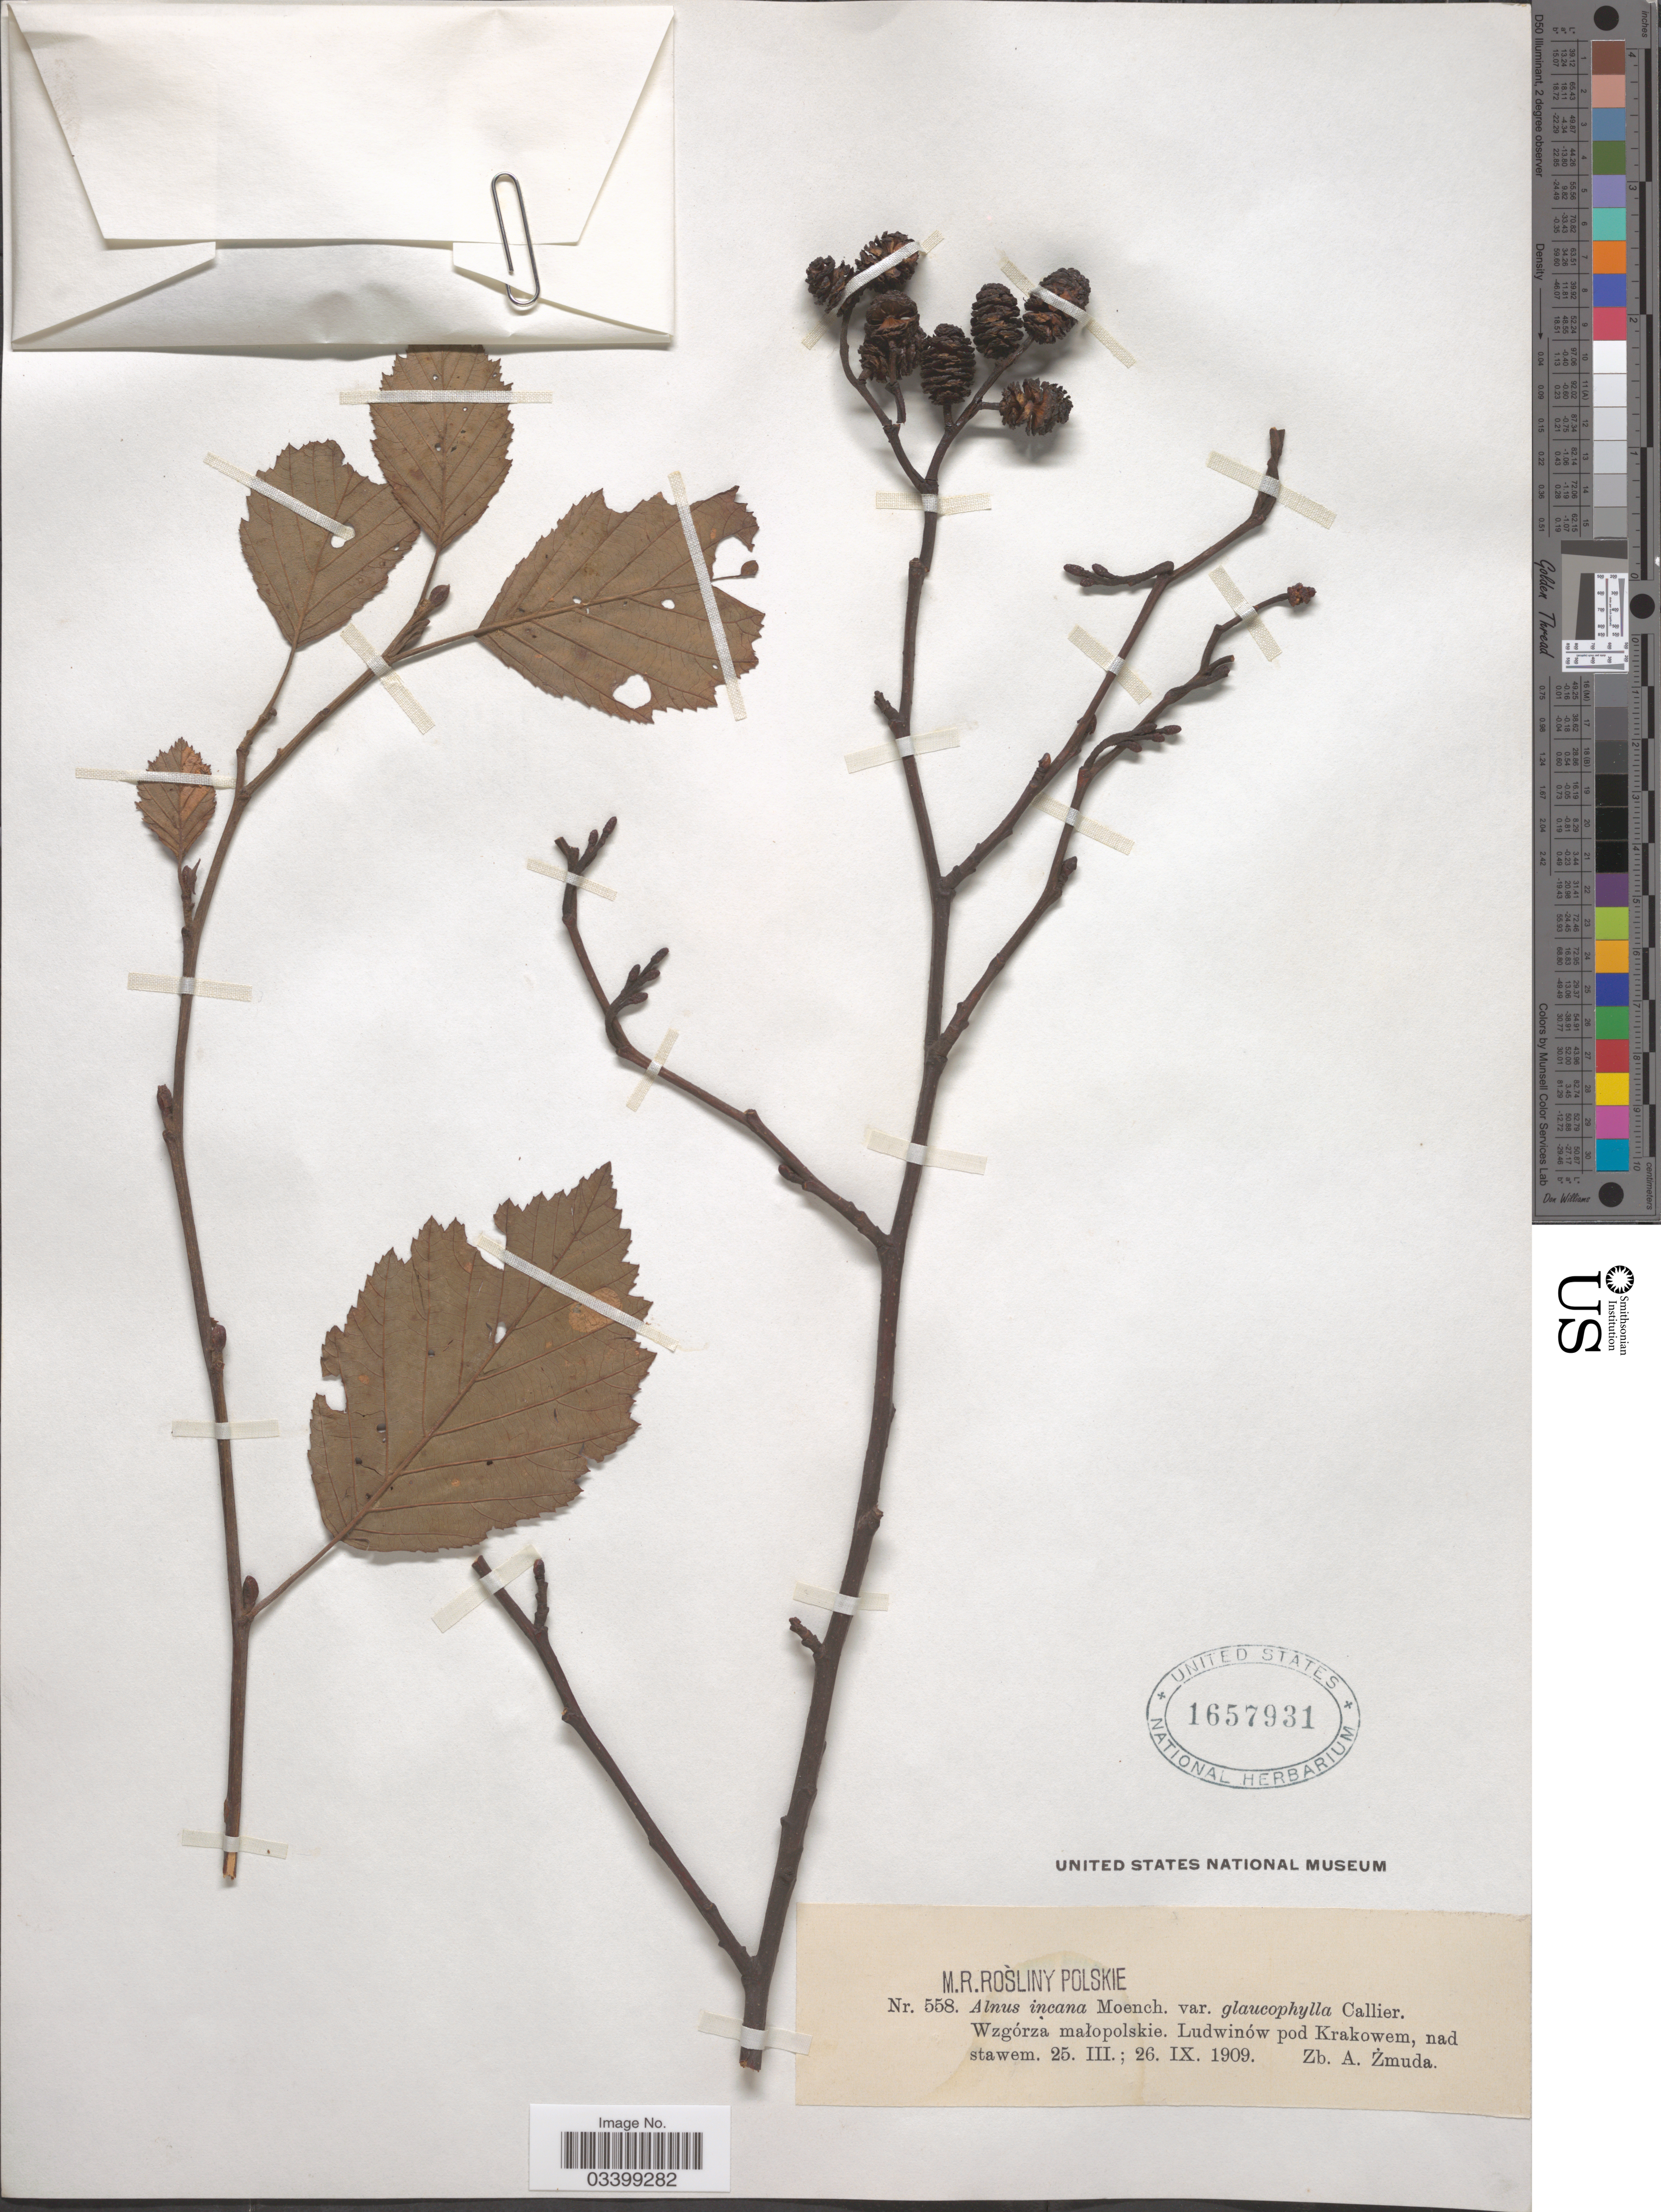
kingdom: Plantae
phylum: Tracheophyta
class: Magnoliopsida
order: Fagales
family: Betulaceae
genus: Alnus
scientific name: Alnus incana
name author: (L.) Moench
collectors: A. Zmuda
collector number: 558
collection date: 1909-03-25/1909-09-26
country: Poland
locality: Wzgórza małopolskie. Ludwinów pod Krakowem, nad stawem.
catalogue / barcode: US 1657931